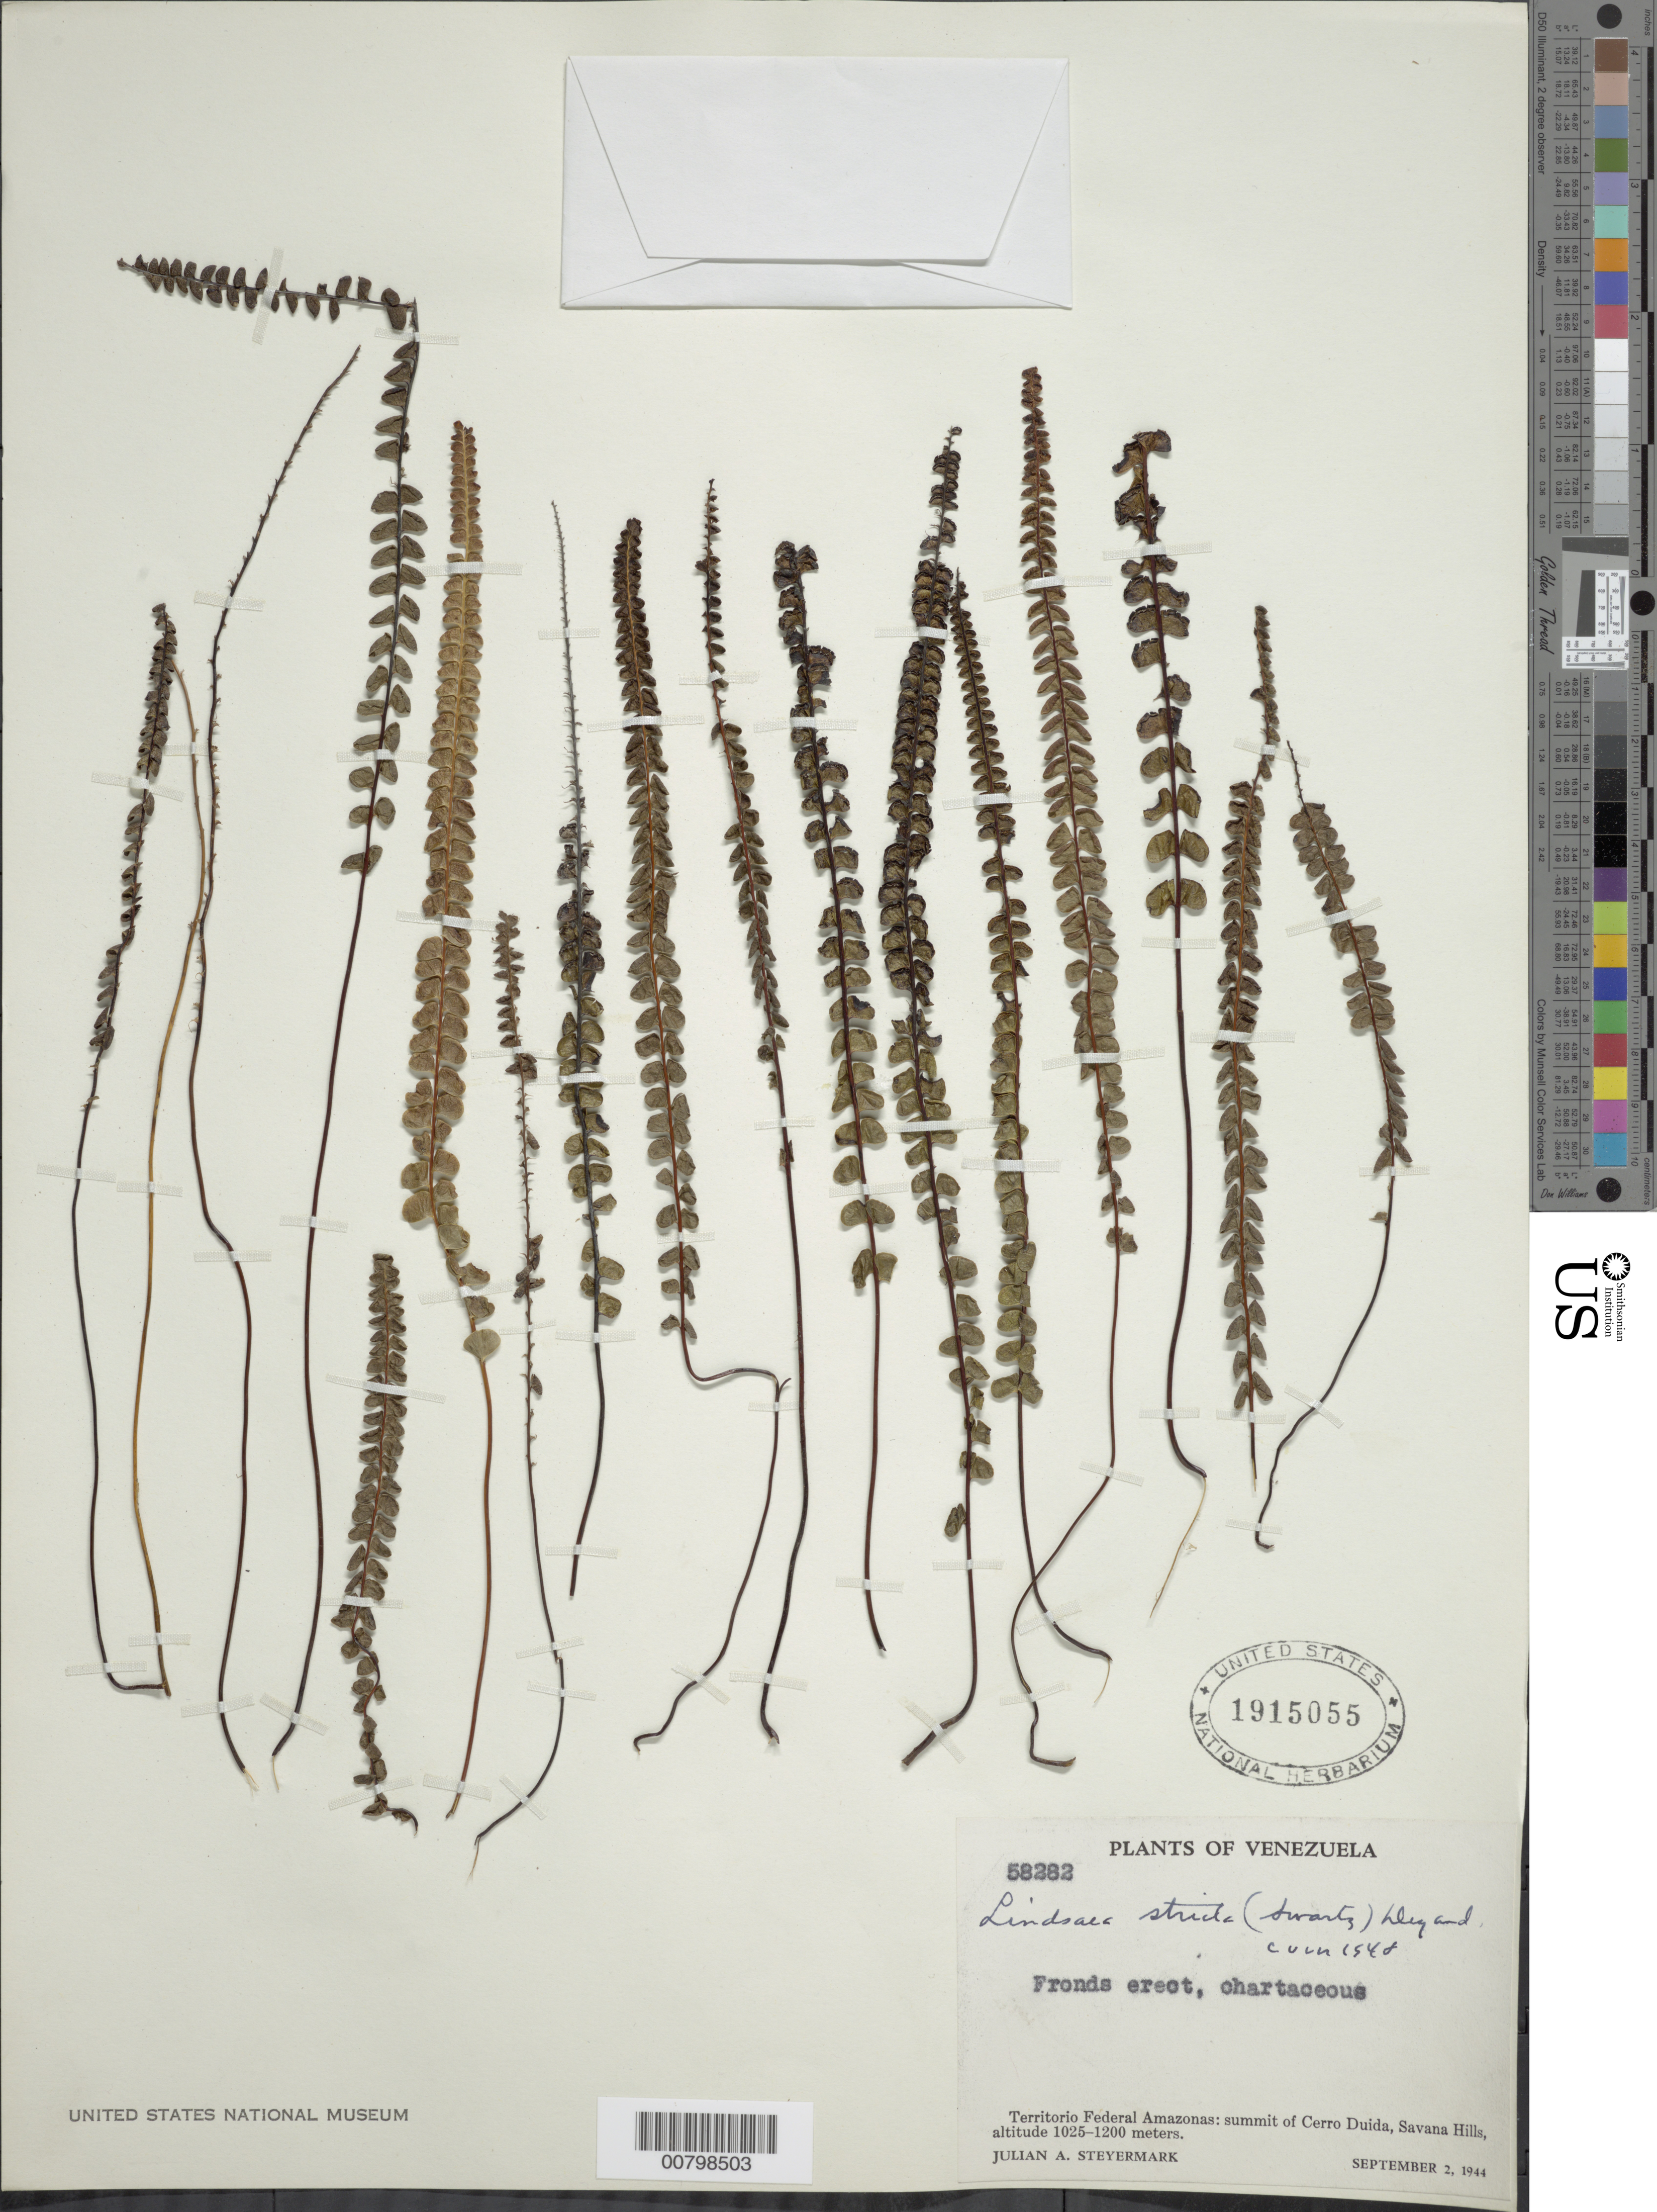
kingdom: Plantae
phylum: Tracheophyta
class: Polypodiopsida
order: Polypodiales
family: Lindsaeaceae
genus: Lindsaea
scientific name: Lindsaea stricta f. stricta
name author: (Sw.) Dryand.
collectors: J. Steyermark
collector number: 58282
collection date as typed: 2-Sep-44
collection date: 1944-09-02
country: Venezuela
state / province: Amazonas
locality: Cerro Duida, summit, Caño Negro, Savanna Hills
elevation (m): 1025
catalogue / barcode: US 1915055